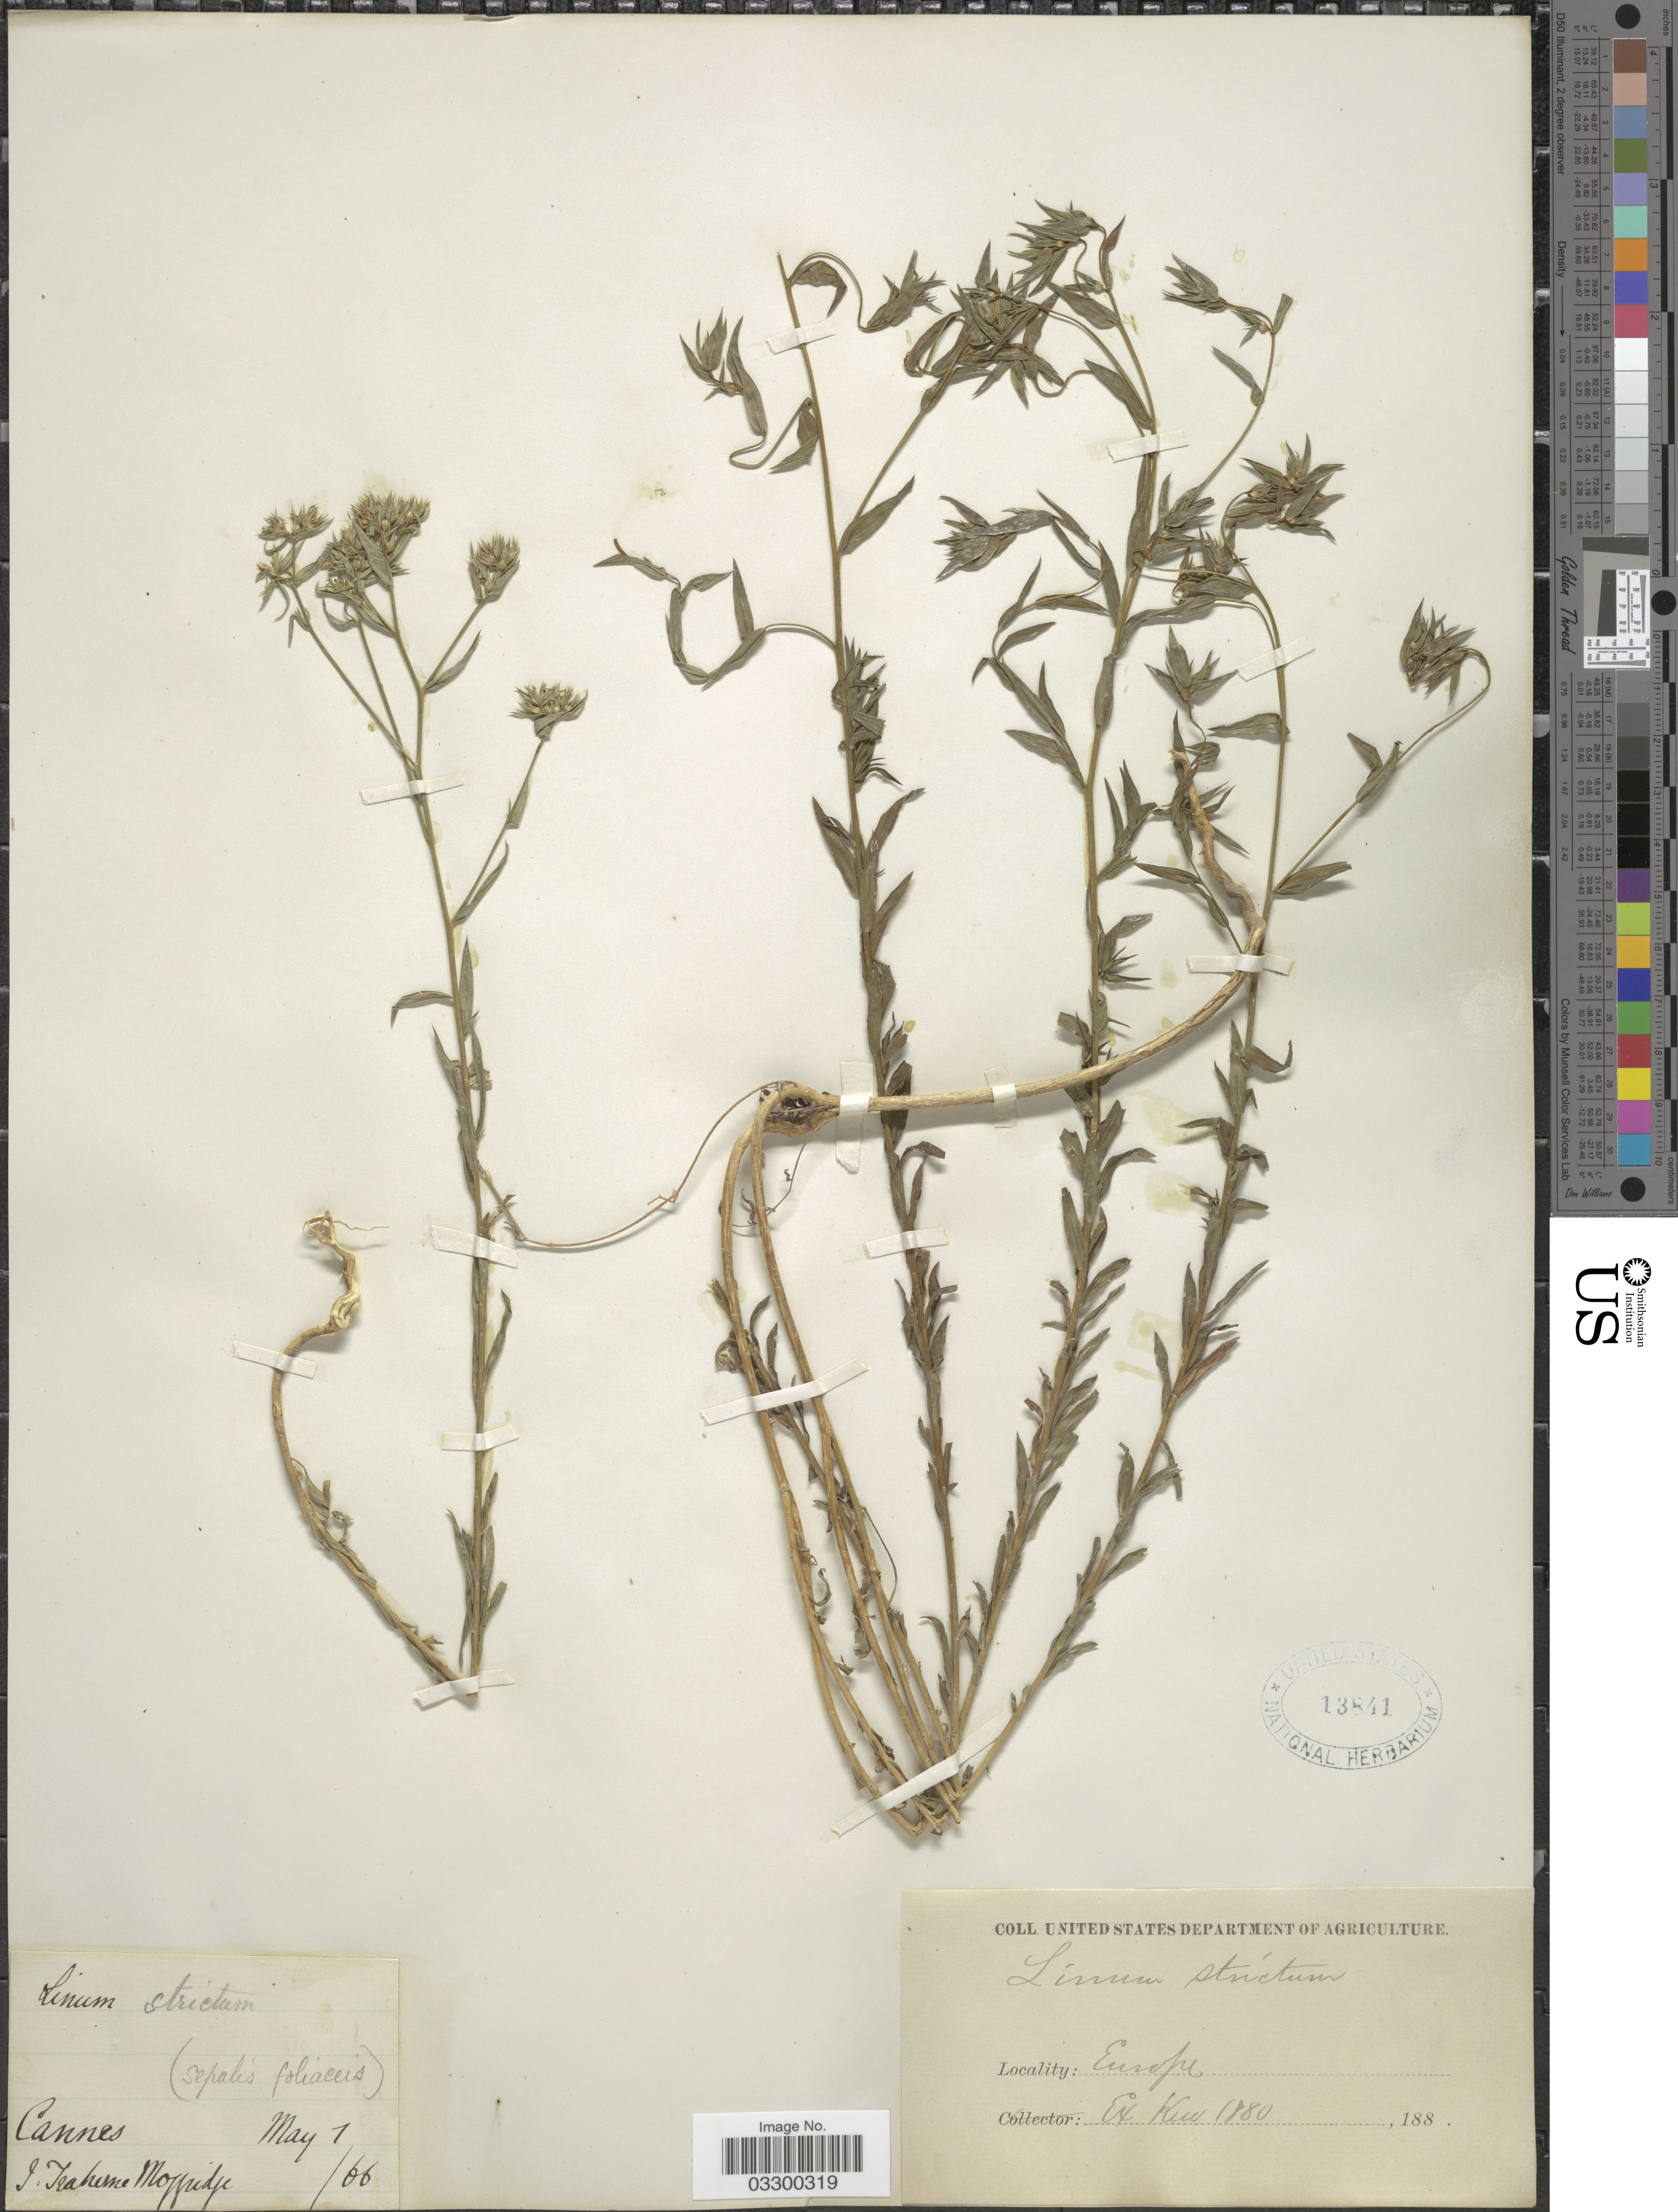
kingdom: Plantae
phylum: Tracheophyta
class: Magnoliopsida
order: Malpighiales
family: Linaceae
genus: Linum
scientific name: Linum strictum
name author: L.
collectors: J. T. Moggridge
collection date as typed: Transcribed d/m/y: 7/5/66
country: France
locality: Cannes. Europe.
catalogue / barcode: US 13841